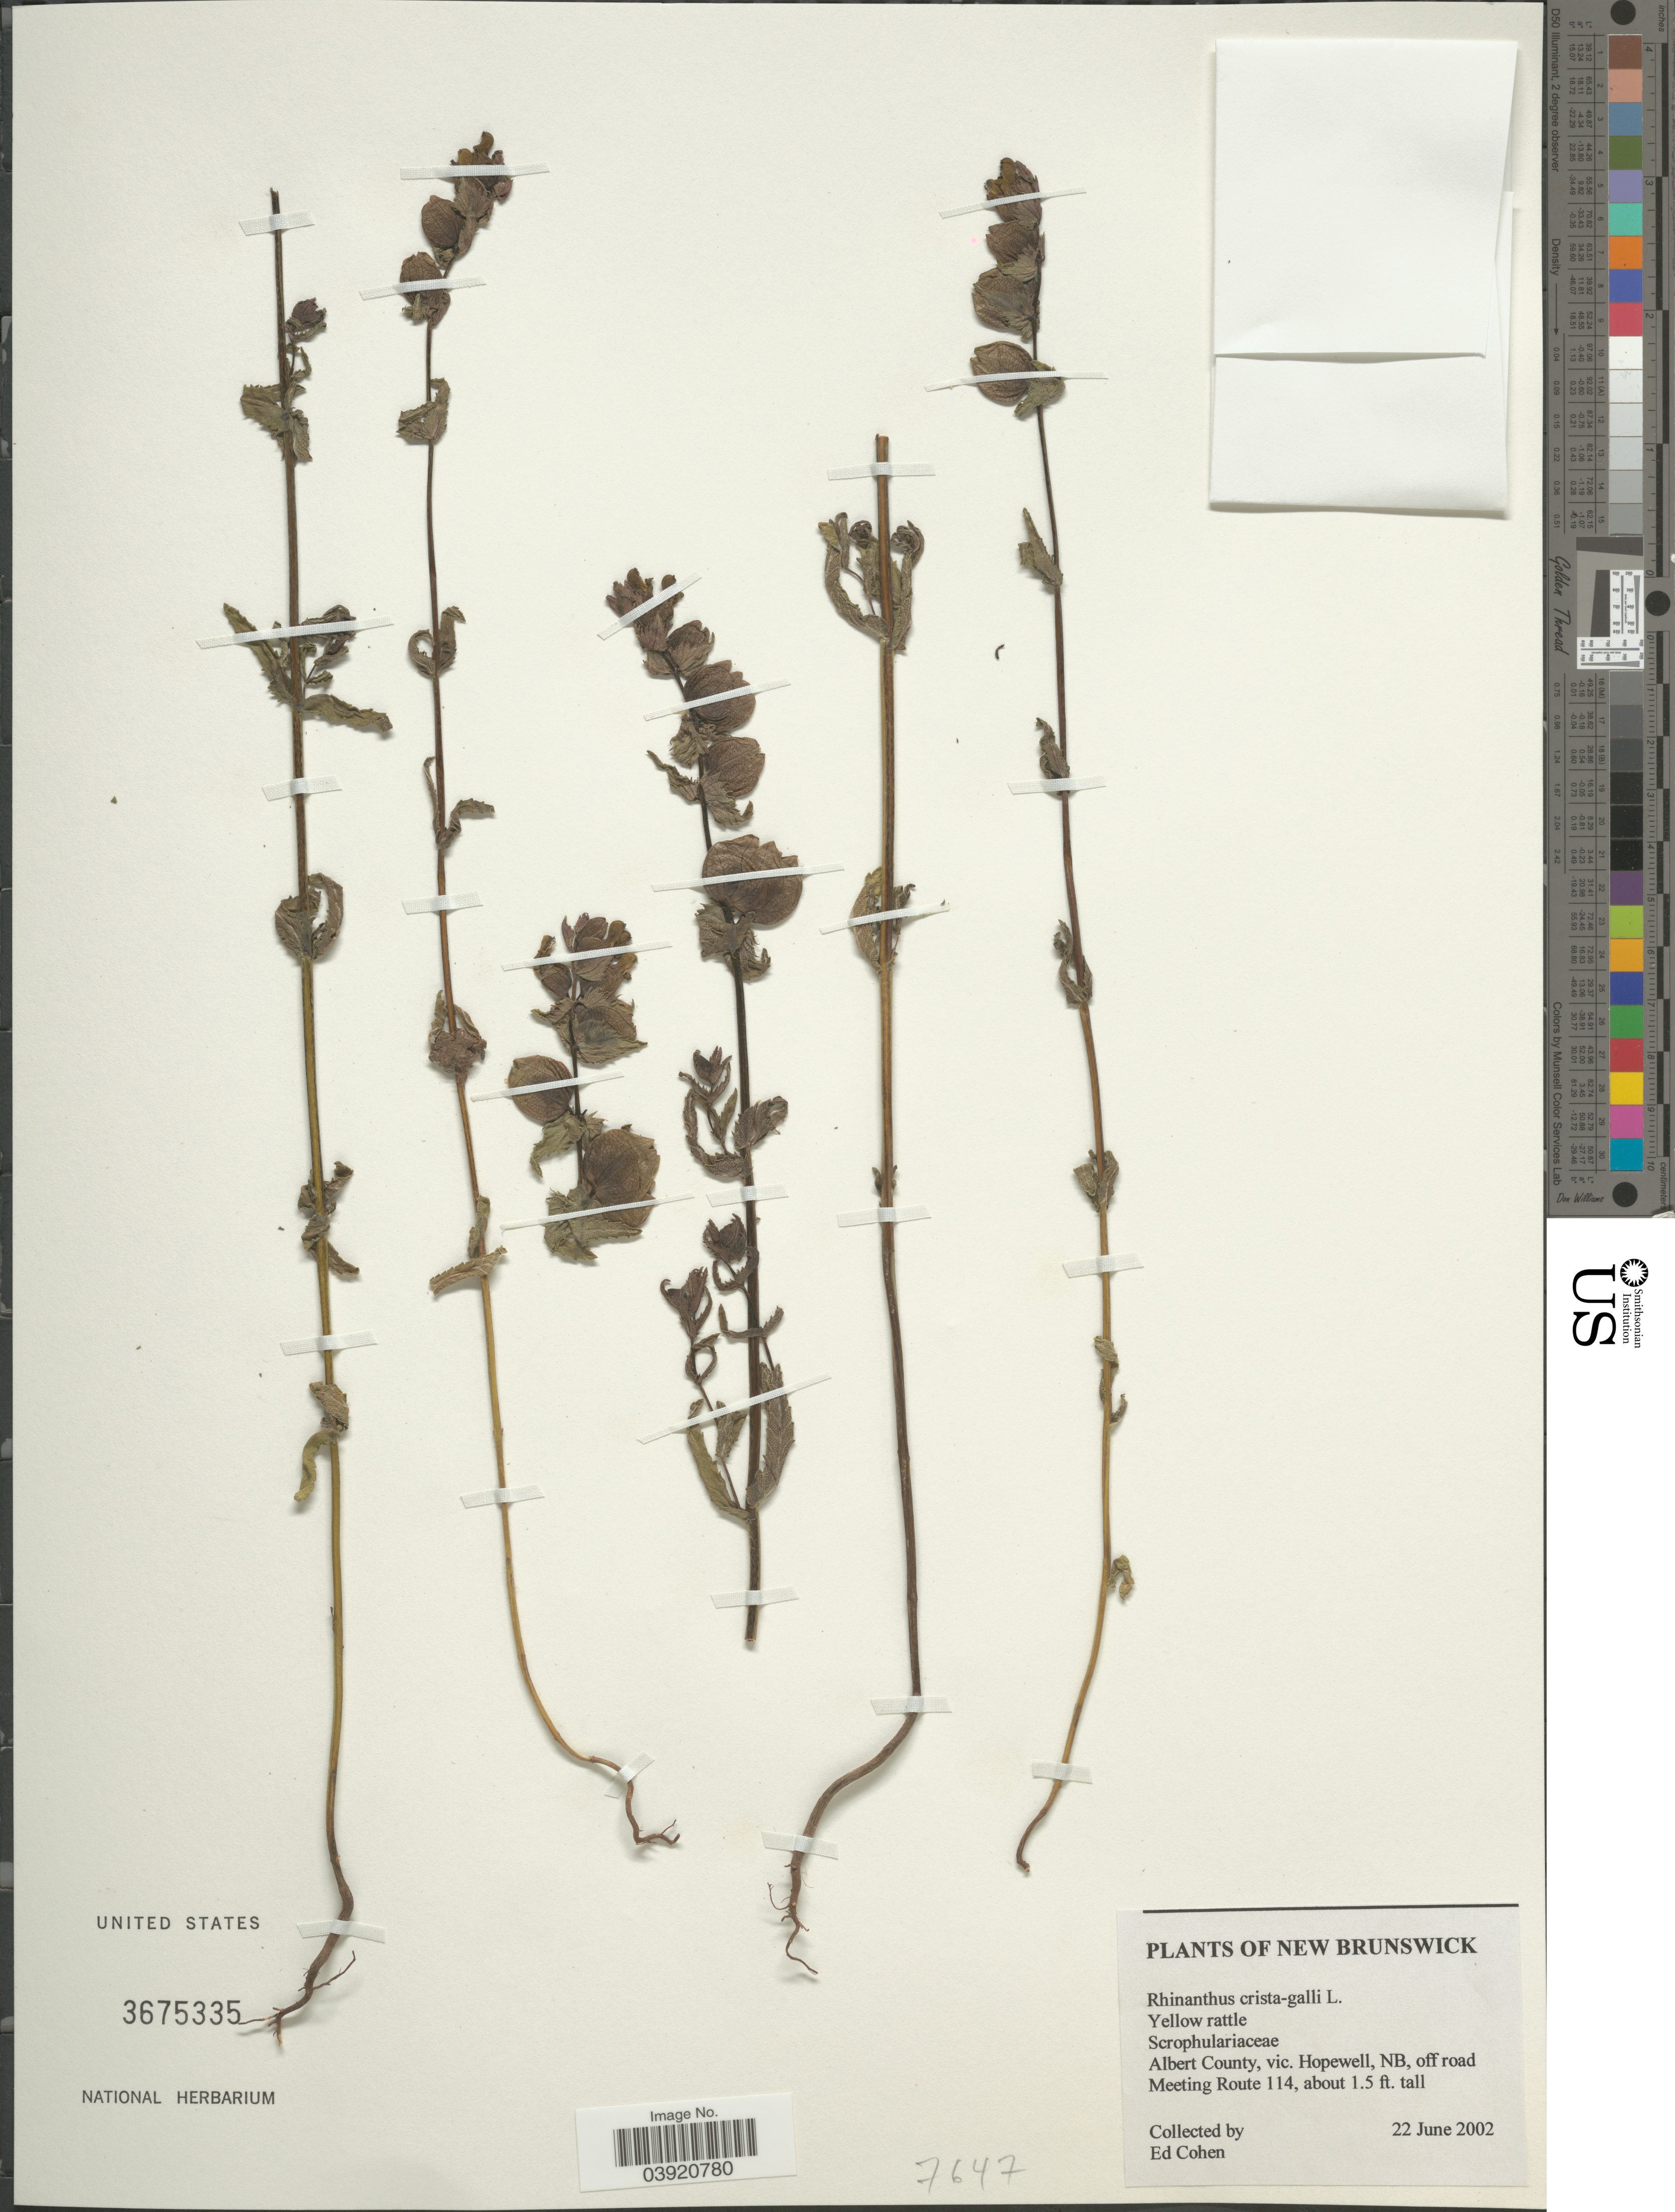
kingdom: Plantae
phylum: Tracheophyta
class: Magnoliopsida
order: Lamiales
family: Orobanchaceae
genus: Rhinanthus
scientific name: Rhinanthus crista-galli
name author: L.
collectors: E. Cohen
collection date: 2002-06-22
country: Canada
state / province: New Brunswick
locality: Albert County, vic. Hopewell, NB, off road Meeting Route 114.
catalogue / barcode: US 3675335